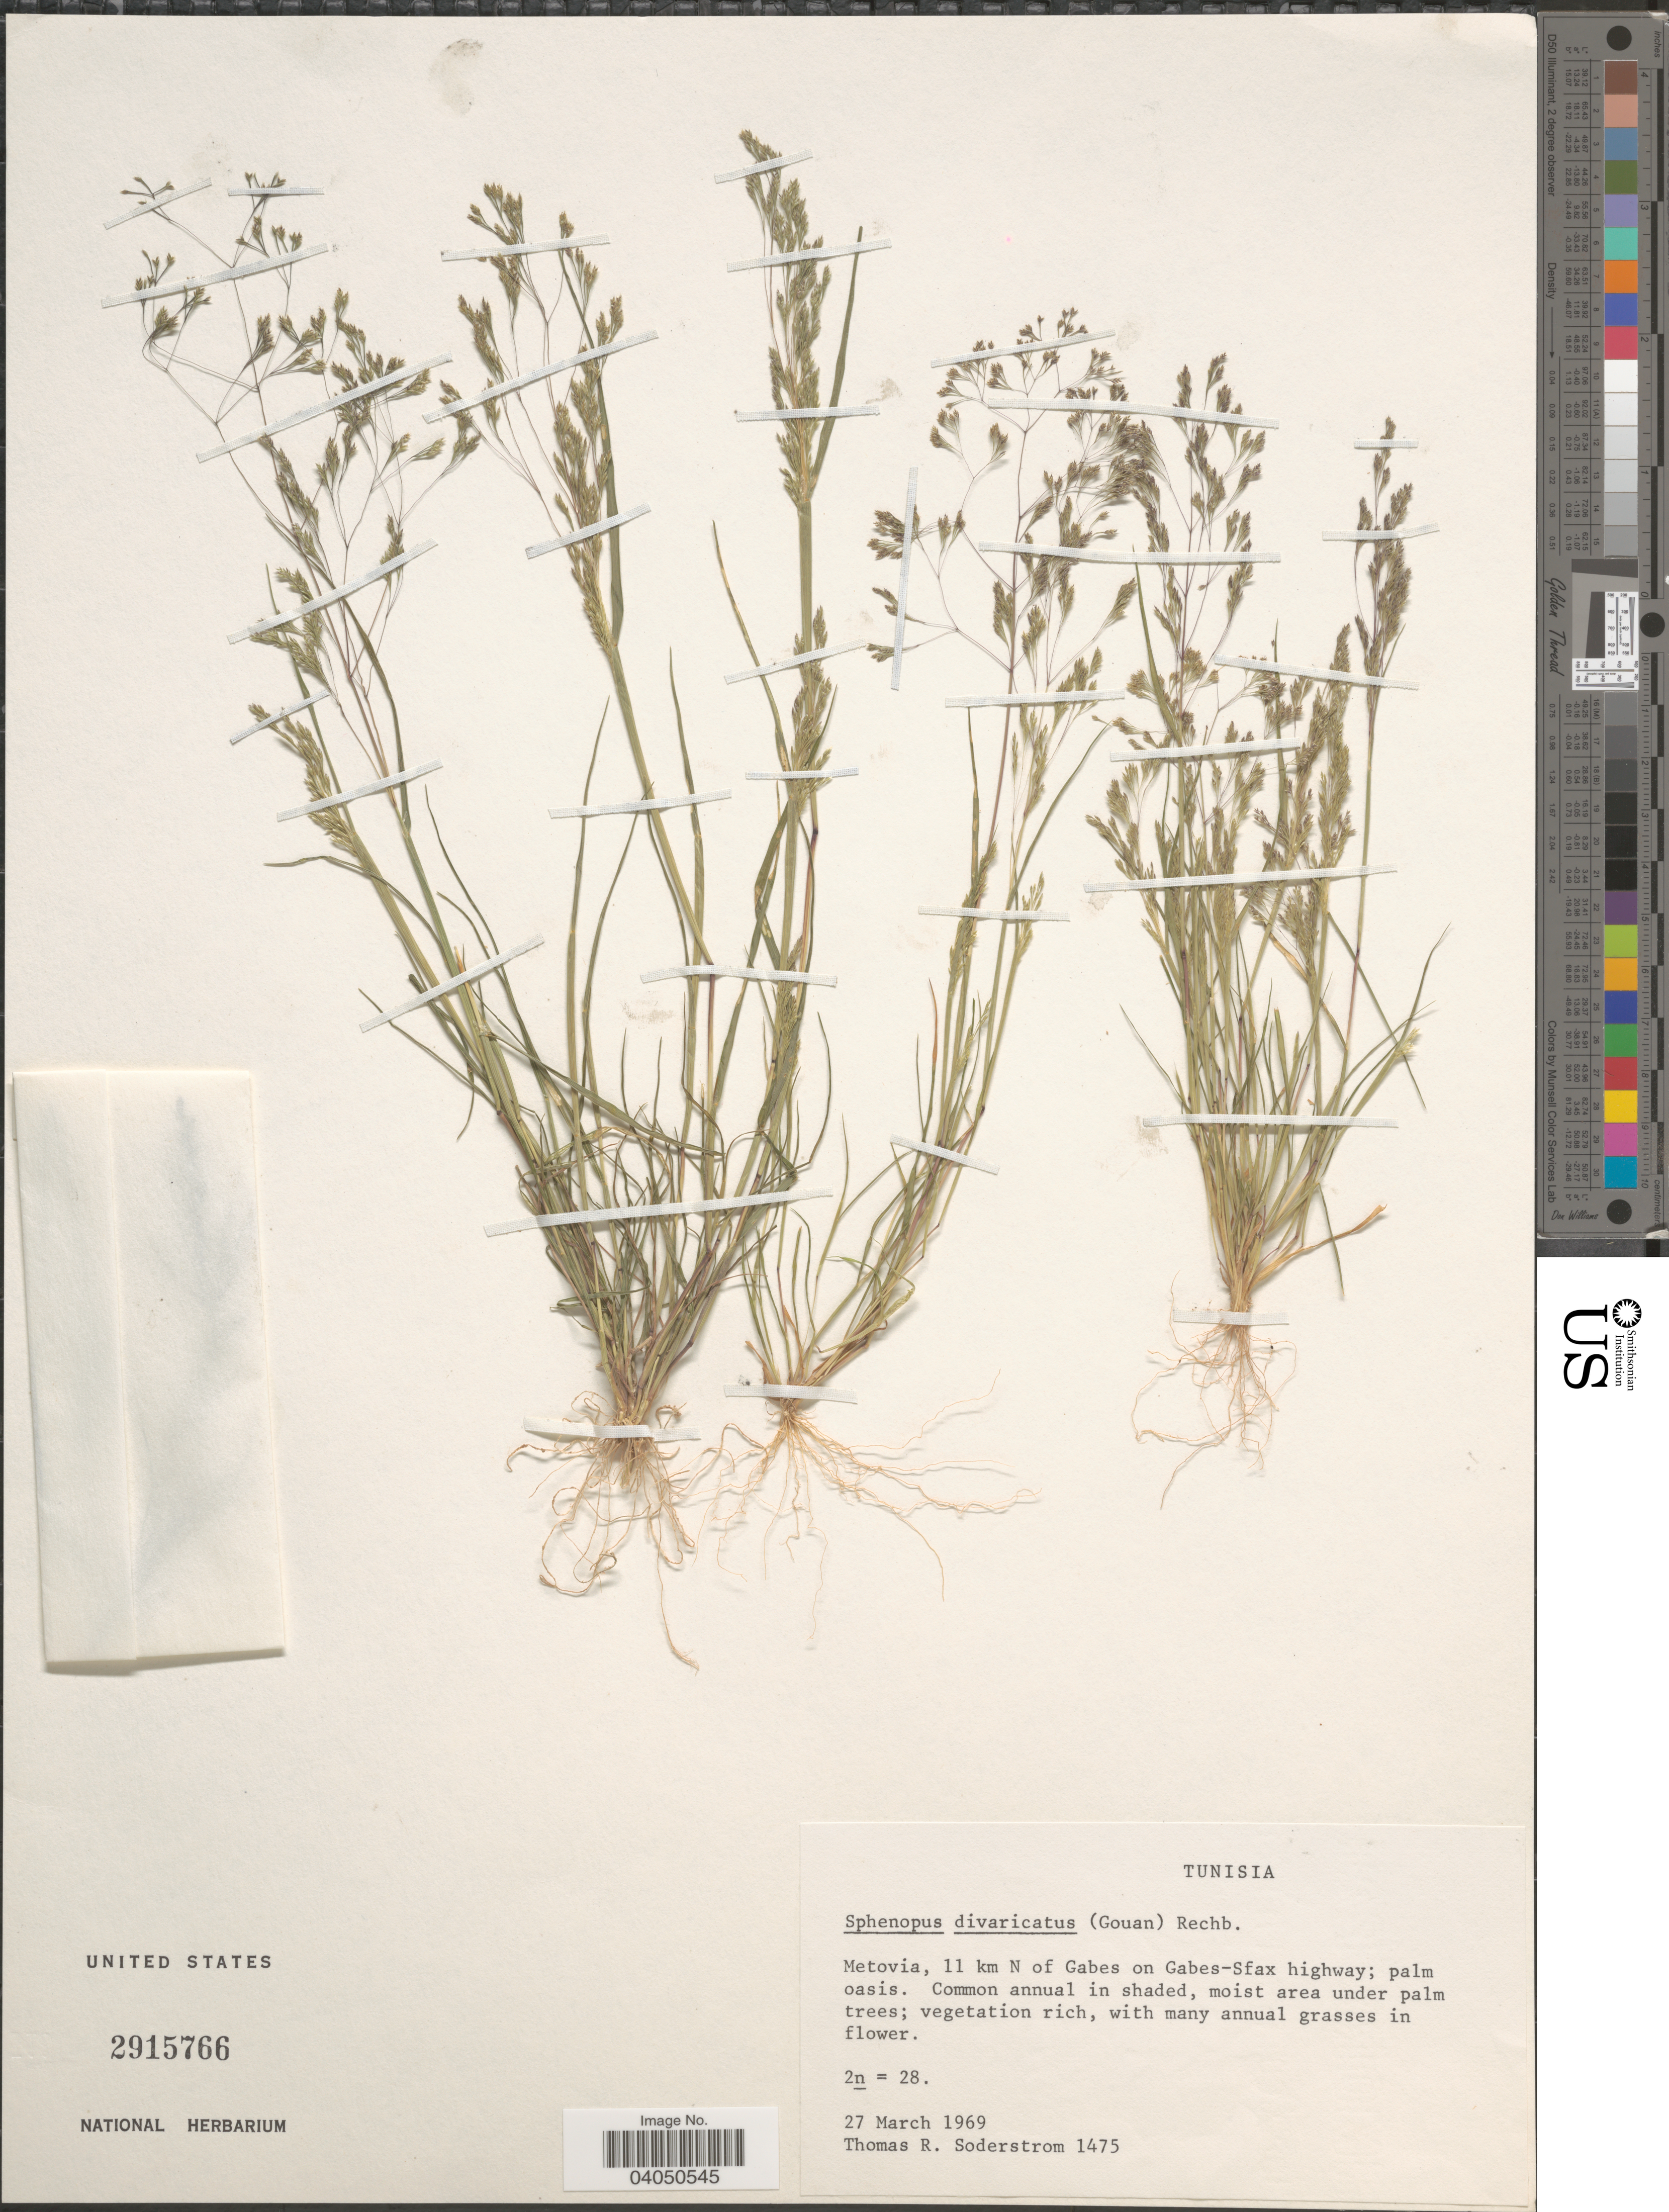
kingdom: Plantae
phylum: Tracheophyta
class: Liliopsida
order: Poales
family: Poaceae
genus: Sphenopus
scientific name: Sphenopus divaricatus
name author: (Gouan) Rchb.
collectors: T. R. Soderstrom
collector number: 1475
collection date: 1969-03-27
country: Tunisia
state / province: Gabès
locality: Metovia, 11 km N of Gabes on Gabes-Sfax highway.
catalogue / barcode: US 2915766